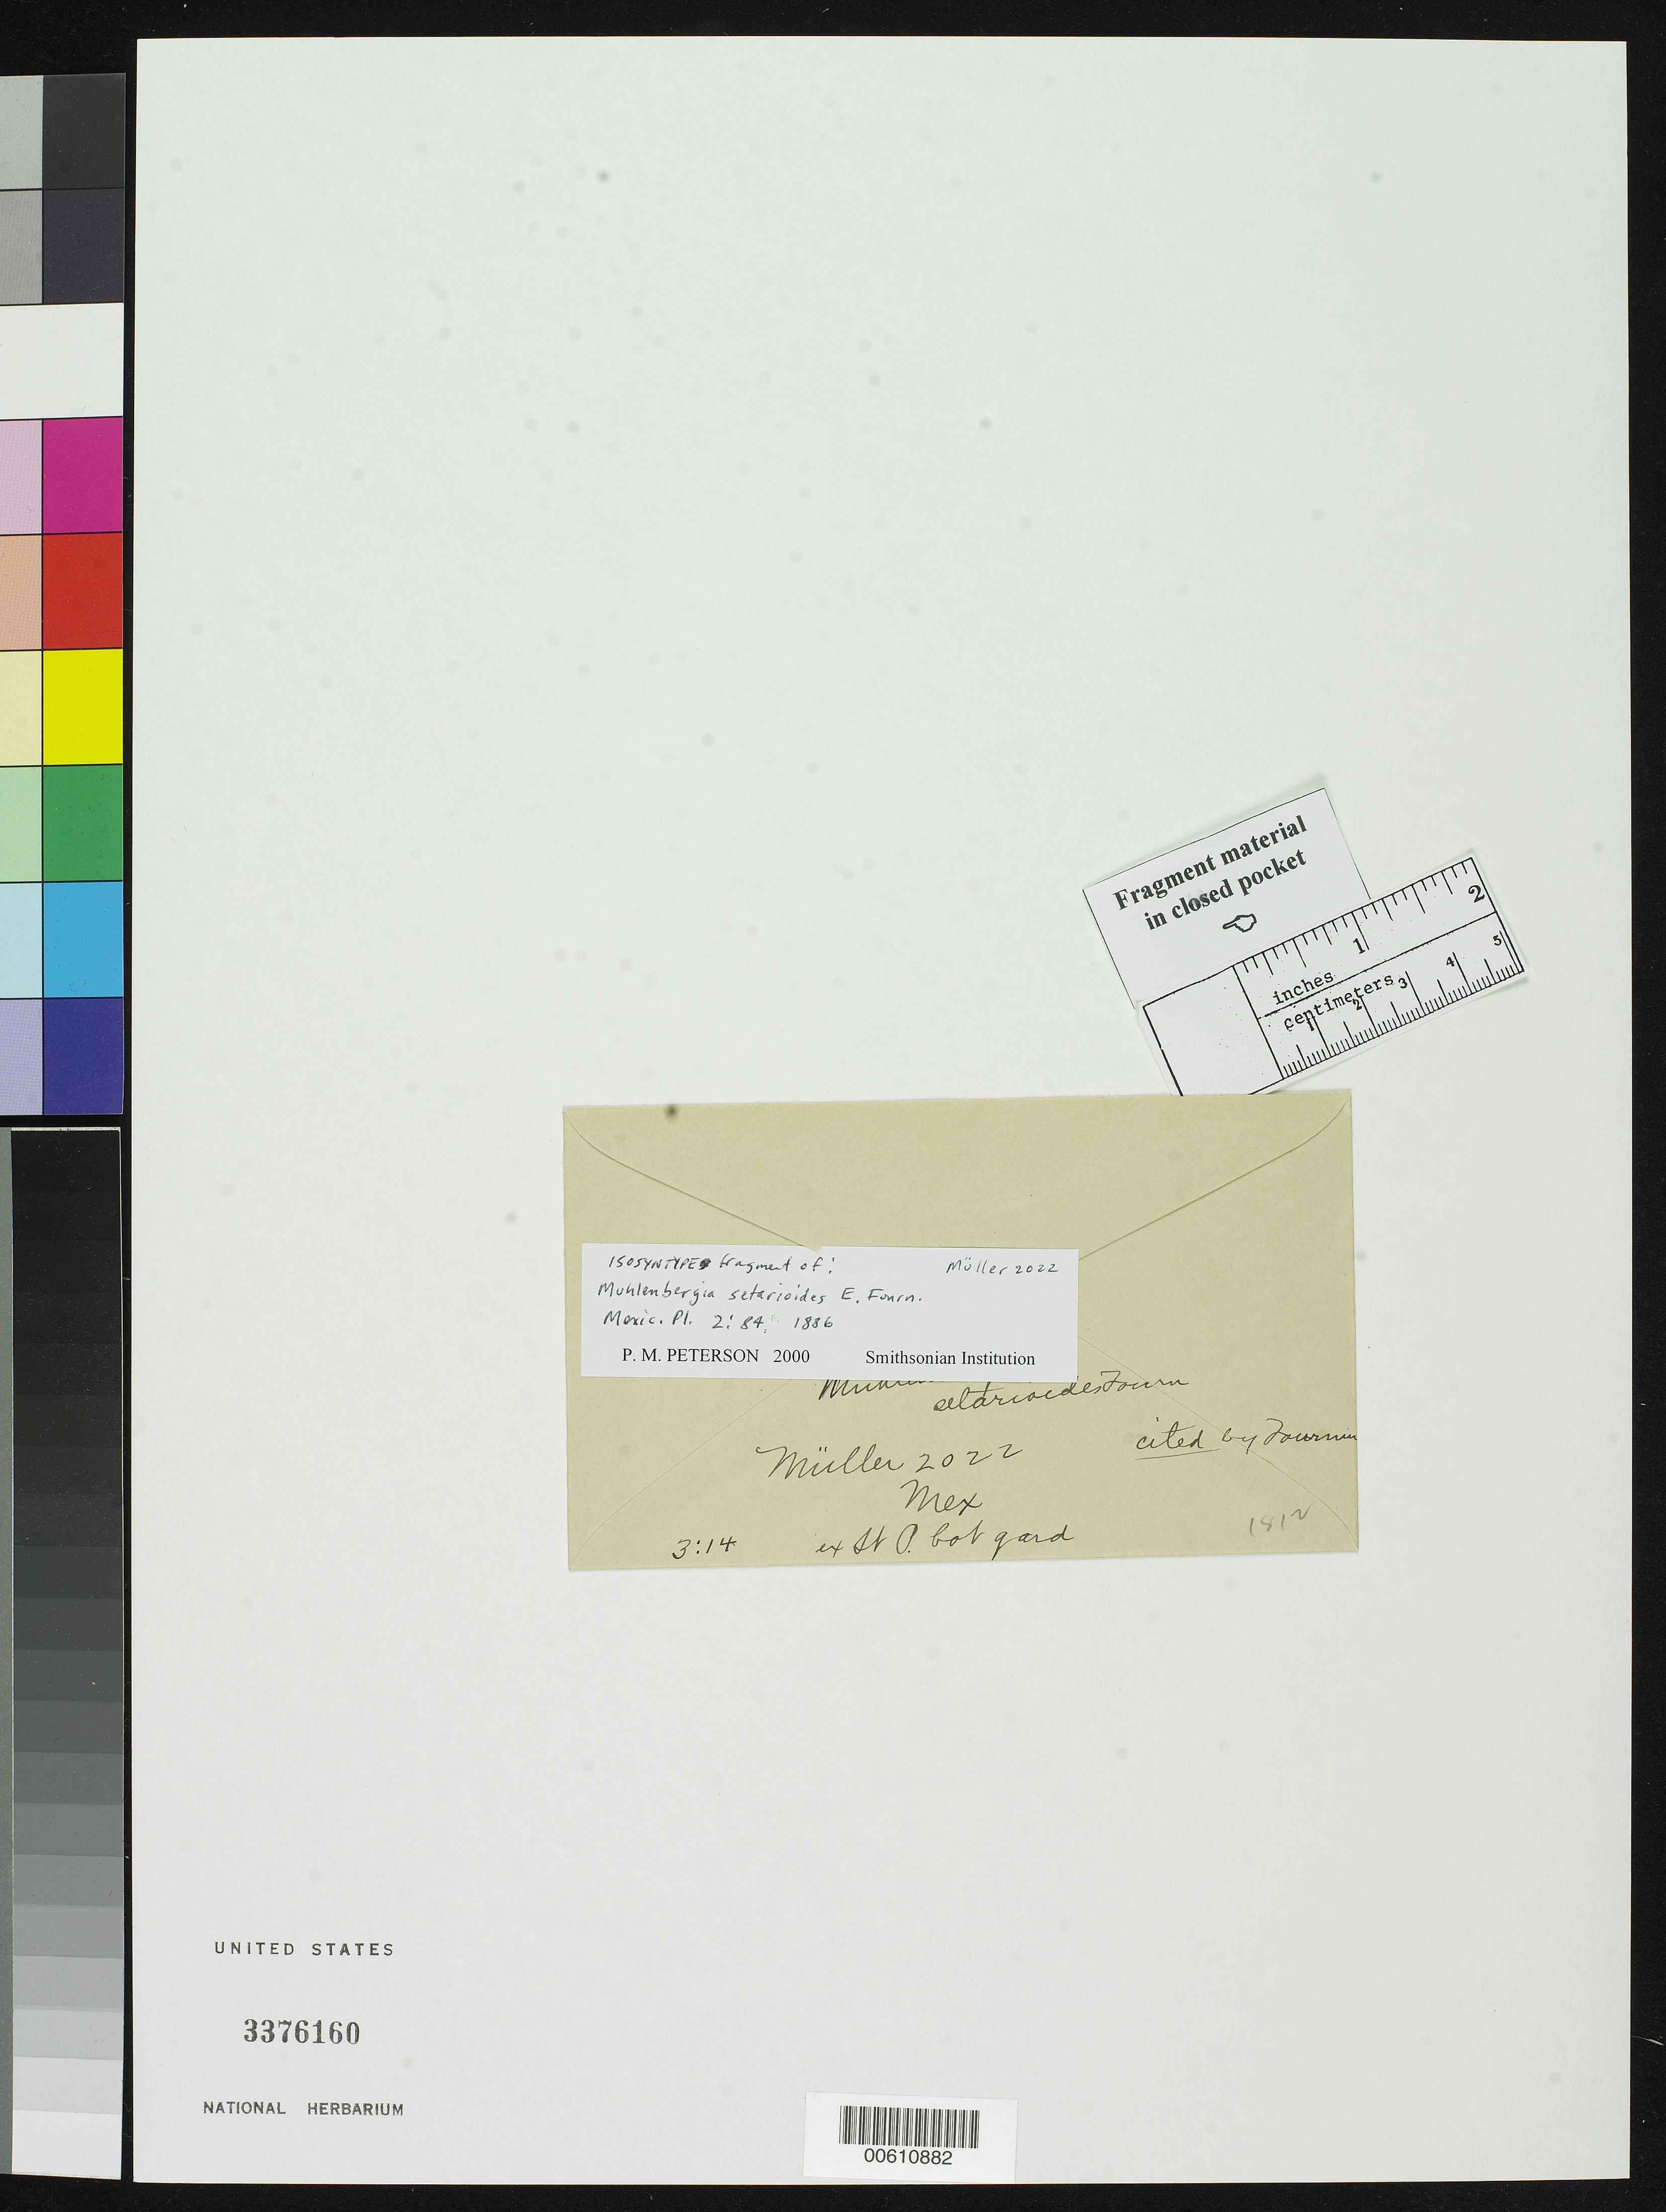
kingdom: Plantae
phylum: Tracheophyta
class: Liliopsida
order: Poales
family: Poaceae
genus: Muhlenbergia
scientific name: Muhlenbergia setarioides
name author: E. Fourn.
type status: Type Fragment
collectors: -- Müller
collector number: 2022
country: Mexico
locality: E of Monserrat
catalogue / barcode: US 3376160